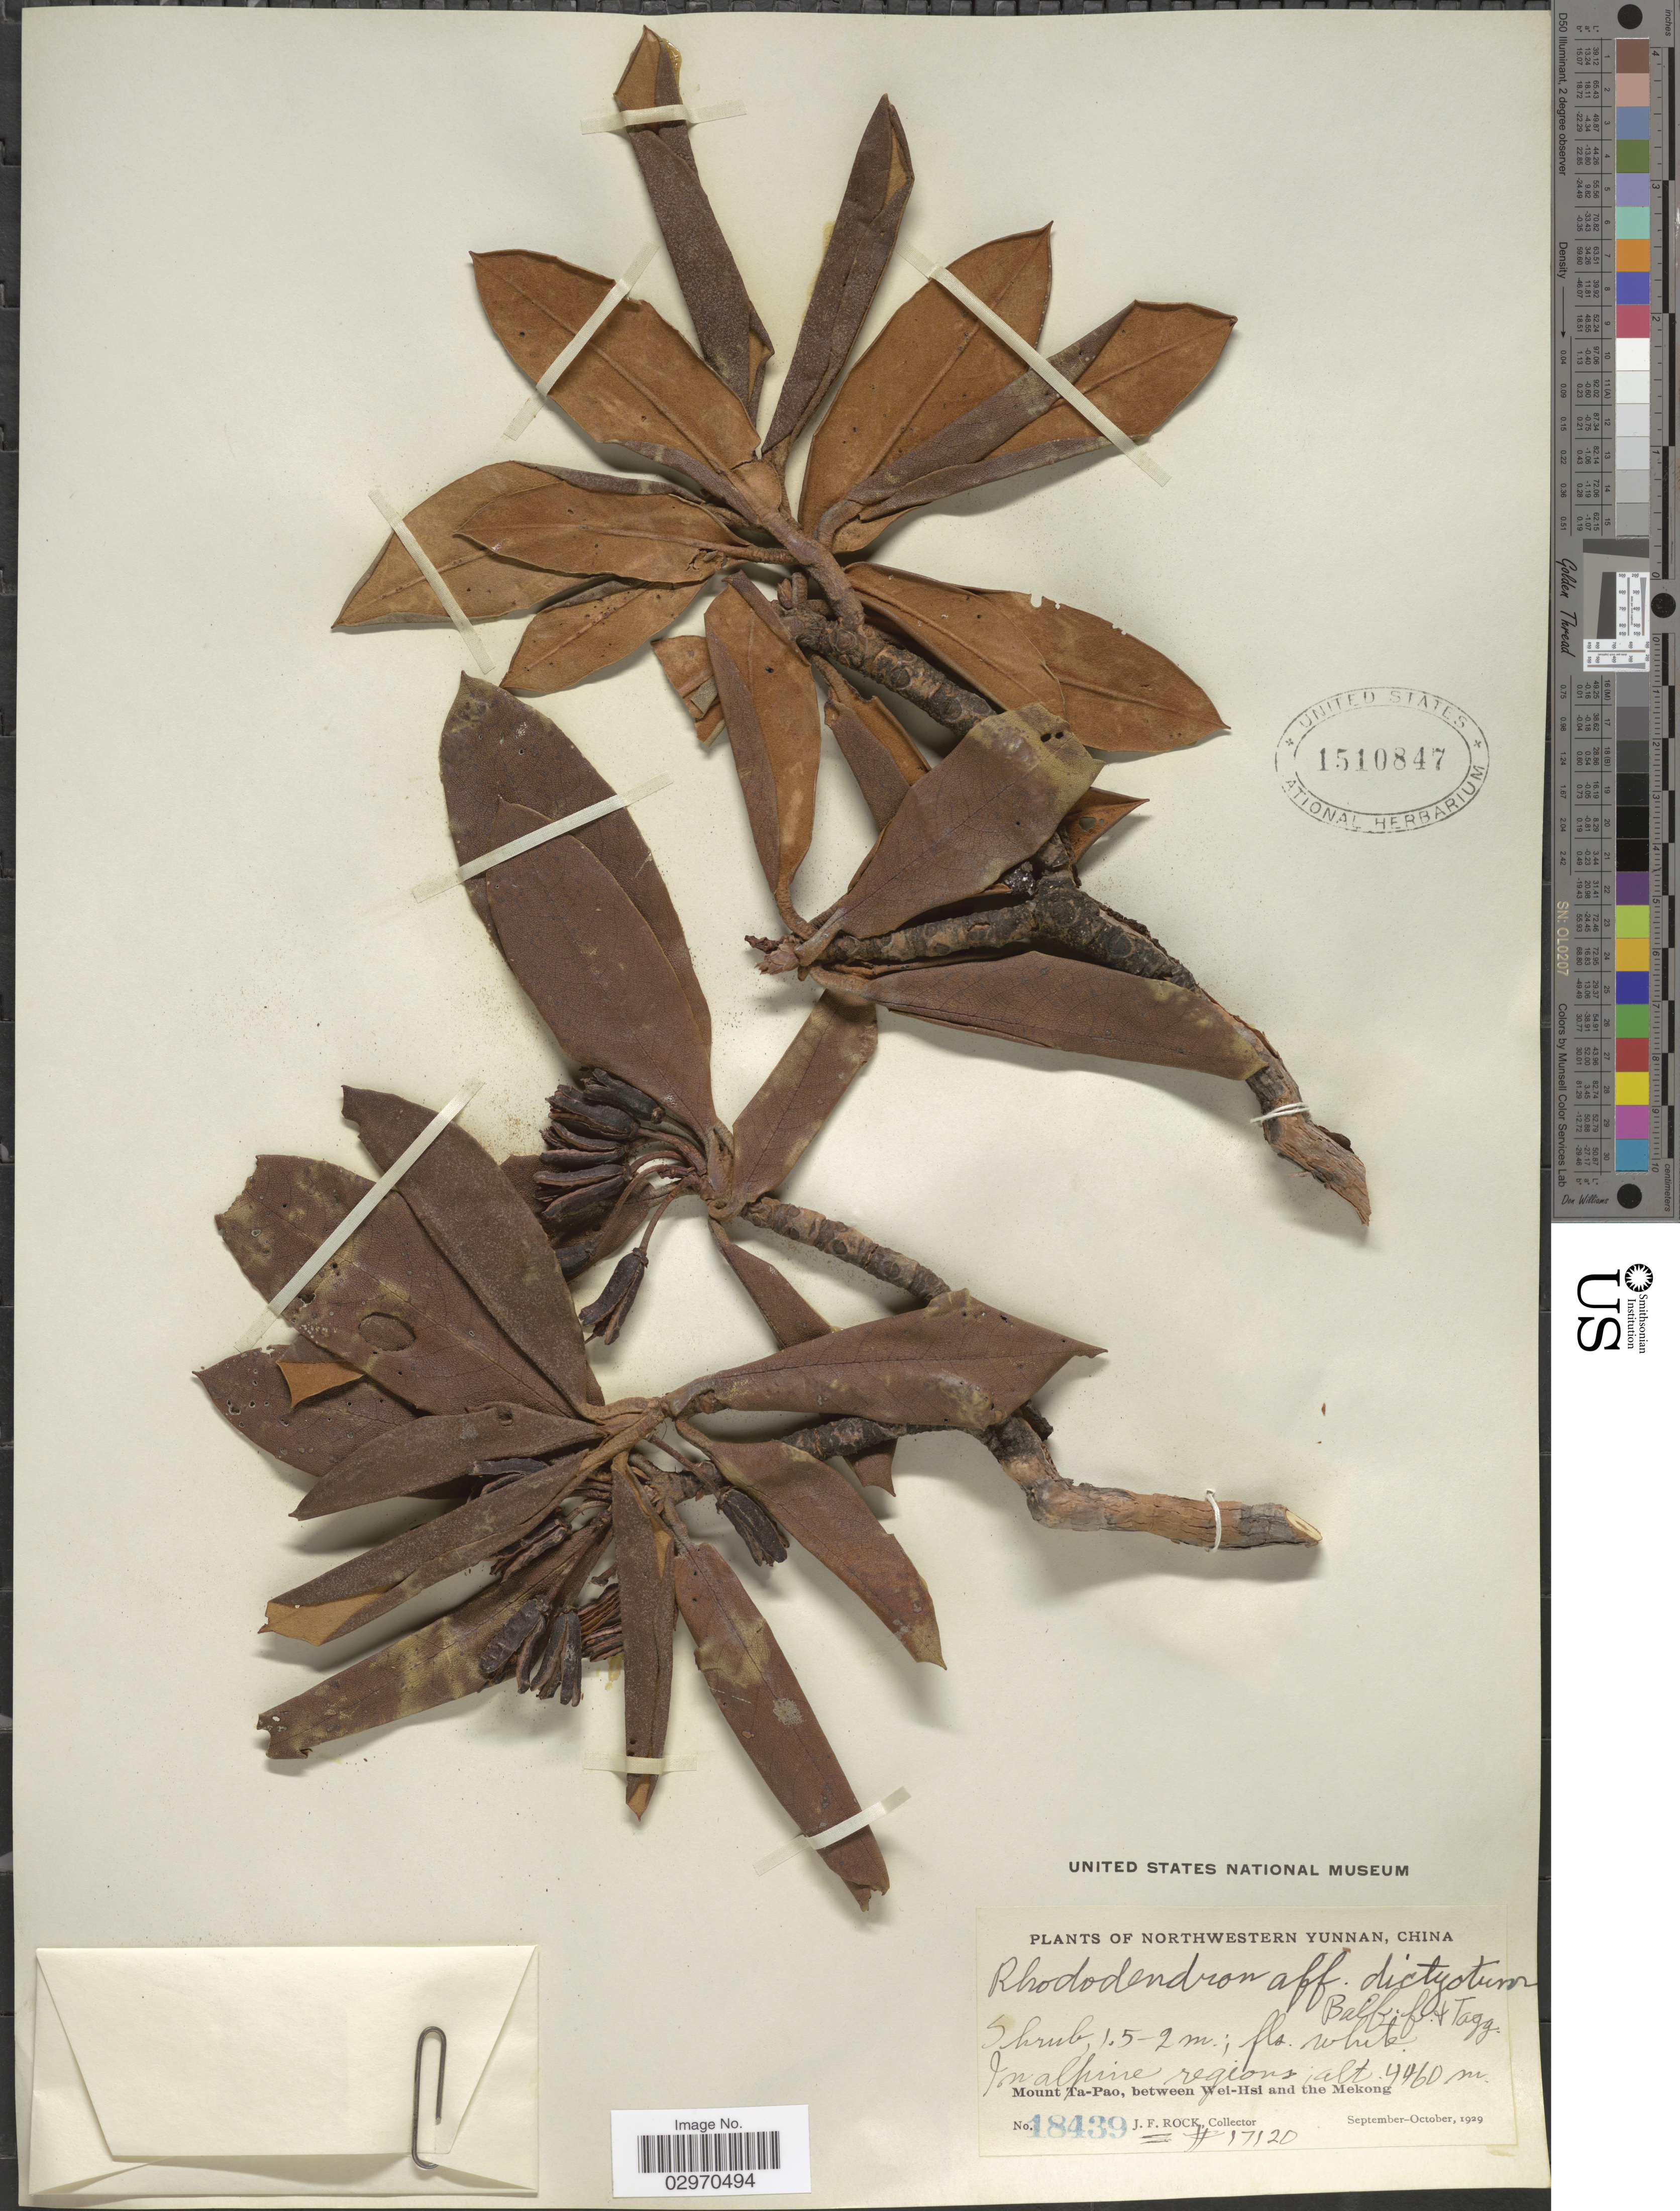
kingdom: Plantae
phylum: Tracheophyta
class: Magnoliopsida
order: Ericales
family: Ericaceae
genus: Rhododendron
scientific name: Rhododendron dictyotum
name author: Balf. f. ex Tagg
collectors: J. Rock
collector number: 18439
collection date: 1929-09/1929-10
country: China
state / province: Yunnan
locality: Northwestern Yunnan. In alpine regions. Mount Ta-Pao, between Wei-Hsi and the Mekong.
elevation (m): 4460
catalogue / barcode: US 1510847